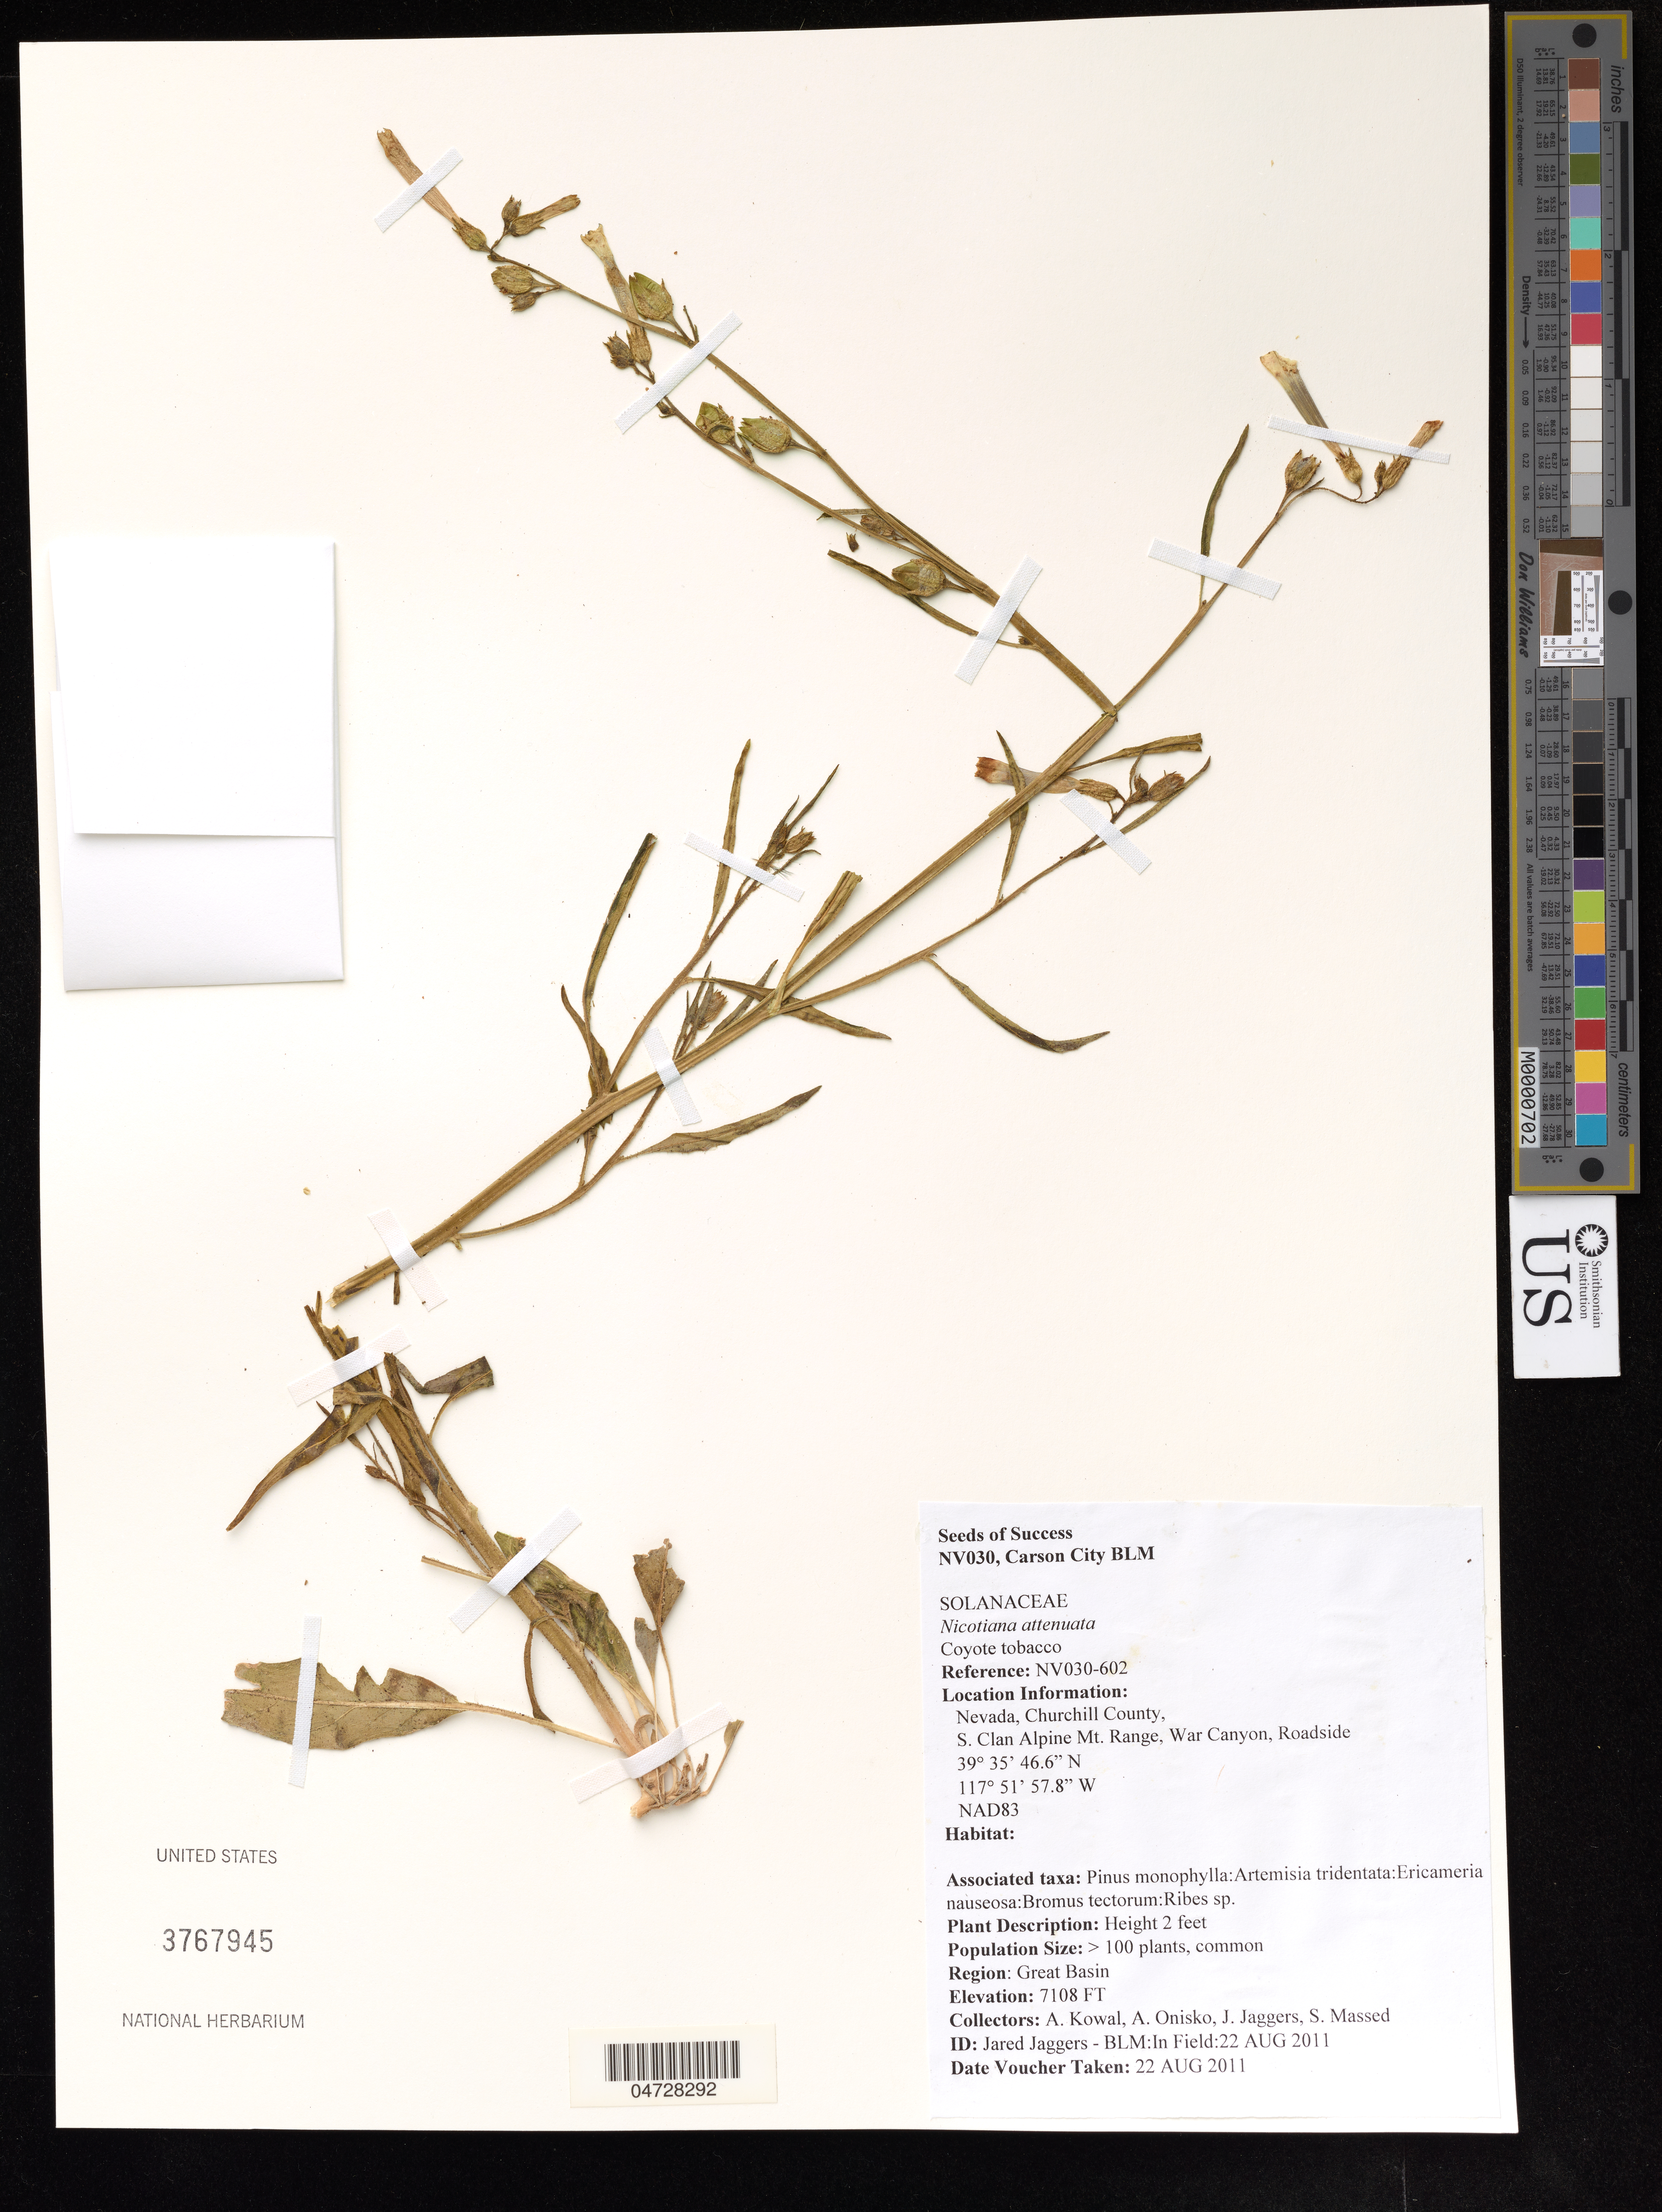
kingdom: Plantae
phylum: Tracheophyta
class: Magnoliopsida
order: Solanales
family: Solanaceae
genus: Nicotiana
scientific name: Nicotiana attenuata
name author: Torr. ex S. Watson in C. King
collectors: A. Kowal, A. Onisko, J. Jaggers & S. Massed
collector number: NV030-602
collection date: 2011-08-22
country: United States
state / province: Nevada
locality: Carson City BLM, Nevada, Churchill County, S. Clan Alpine Mt. Range, War Canyon, Roadside. Region: Great Basin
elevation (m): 2167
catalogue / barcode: US 3767945